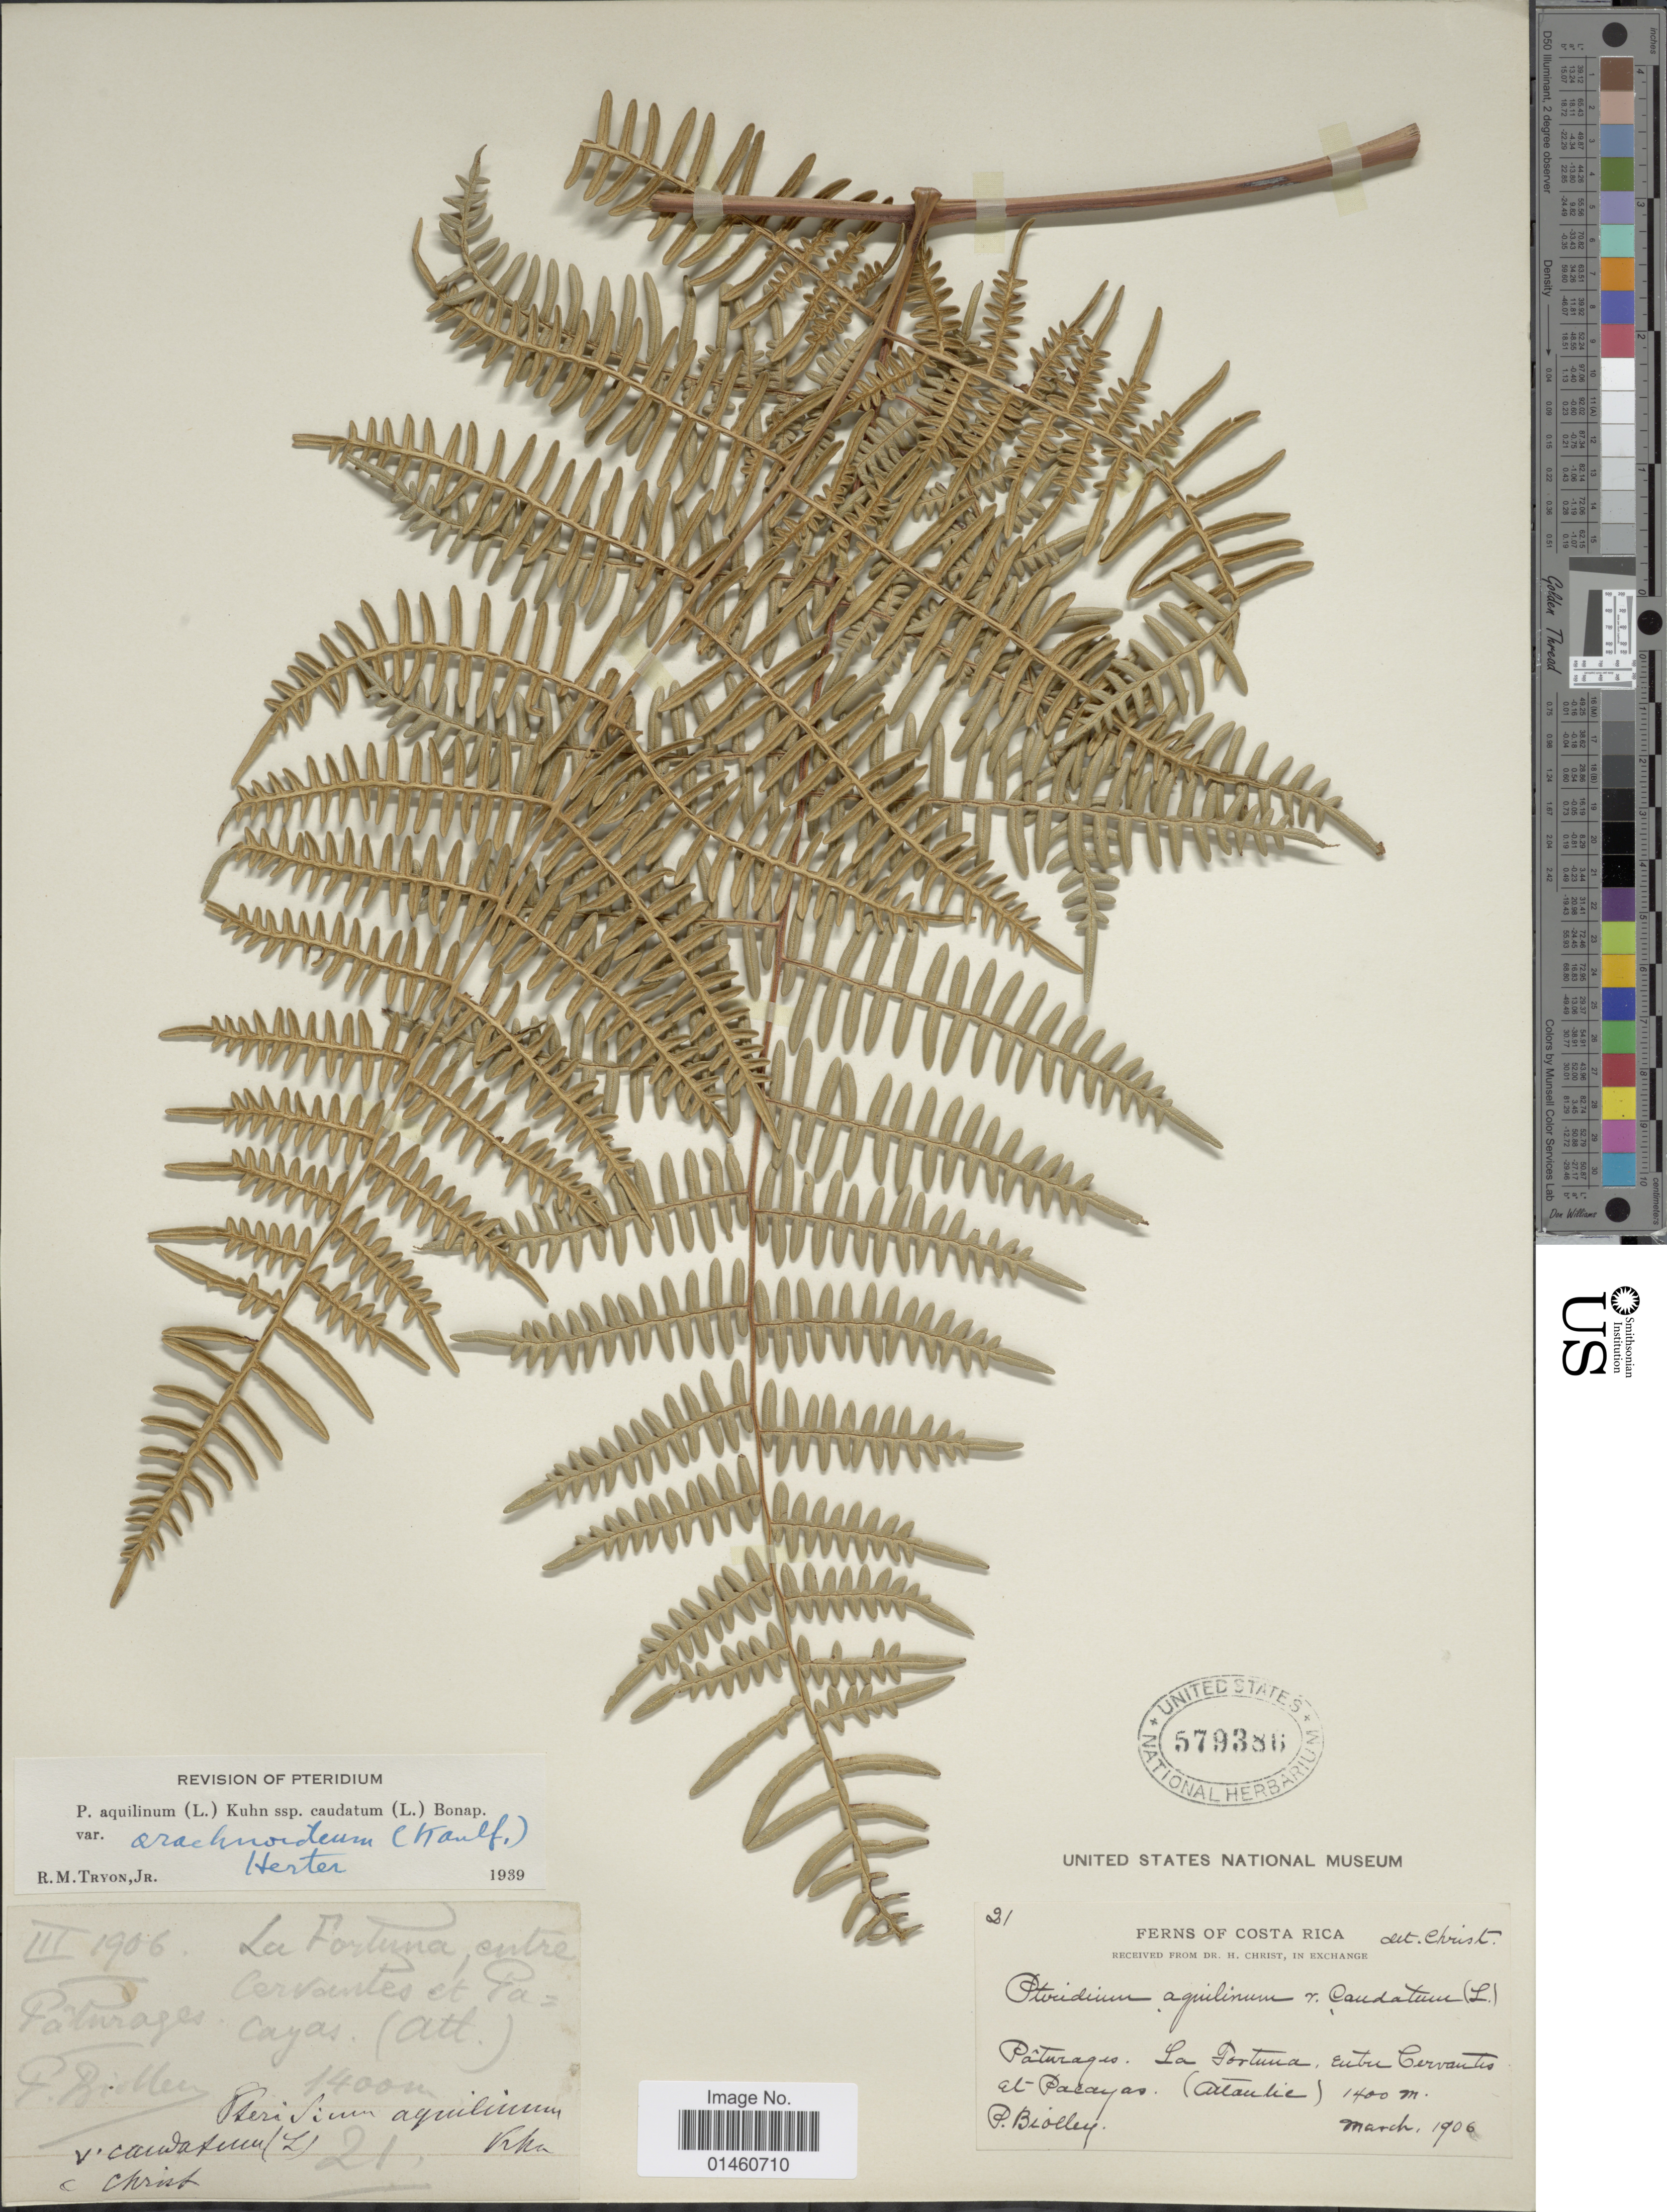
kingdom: Plantae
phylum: Tracheophyta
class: Polypodiopsida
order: Polypodiales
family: Dennstaedtiaceae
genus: Pteridium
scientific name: Pteridium aquilinum var. arachnoideum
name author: (Kaulf.) Herter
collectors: P. Biolley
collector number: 21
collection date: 1906-03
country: Costa Rica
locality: Pôturages, La Fortuna, entre Cervantes El Pacayas (Atlantic).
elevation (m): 1400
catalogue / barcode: US 579386